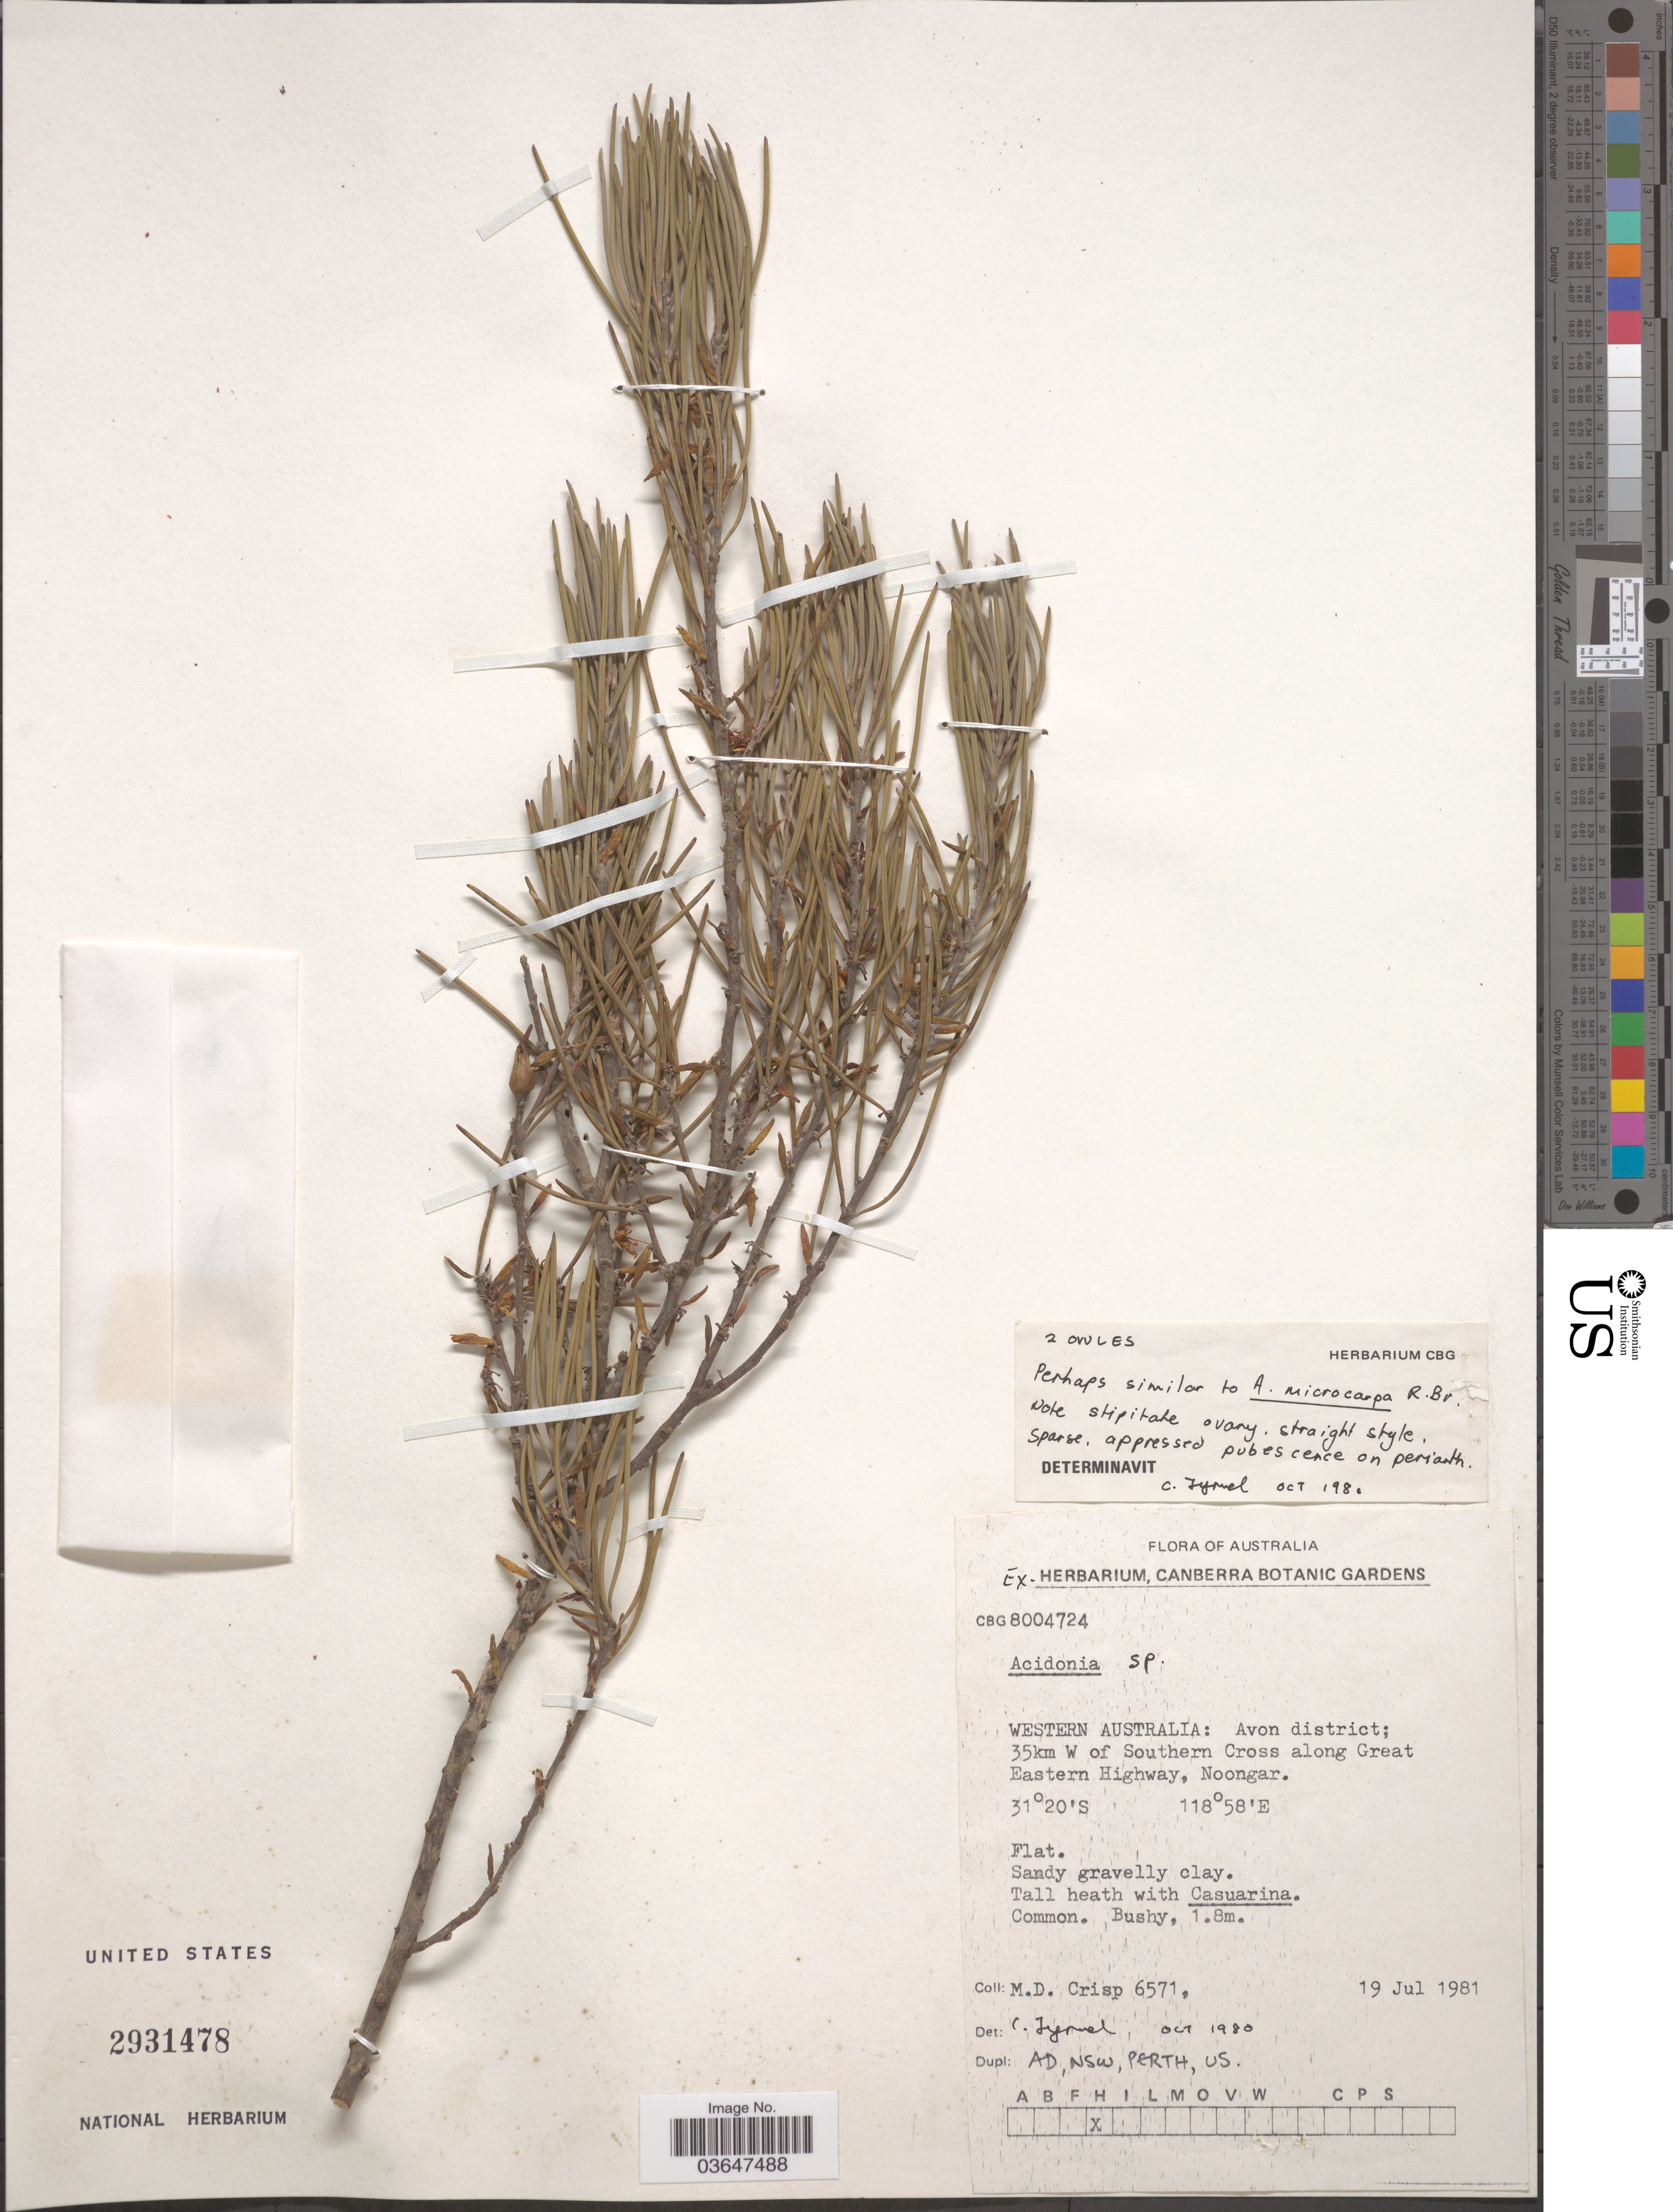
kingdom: Plantae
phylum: Tracheophyta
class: Magnoliopsida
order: Proteales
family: Proteaceae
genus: Persoonia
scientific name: Persoonia sp.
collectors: M. Crisp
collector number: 6571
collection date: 1981-07-19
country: Australia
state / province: Western Australia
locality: Avon district; 35km W of Southern Cross along Great Eastern Highway, Noongar.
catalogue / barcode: US 2931478